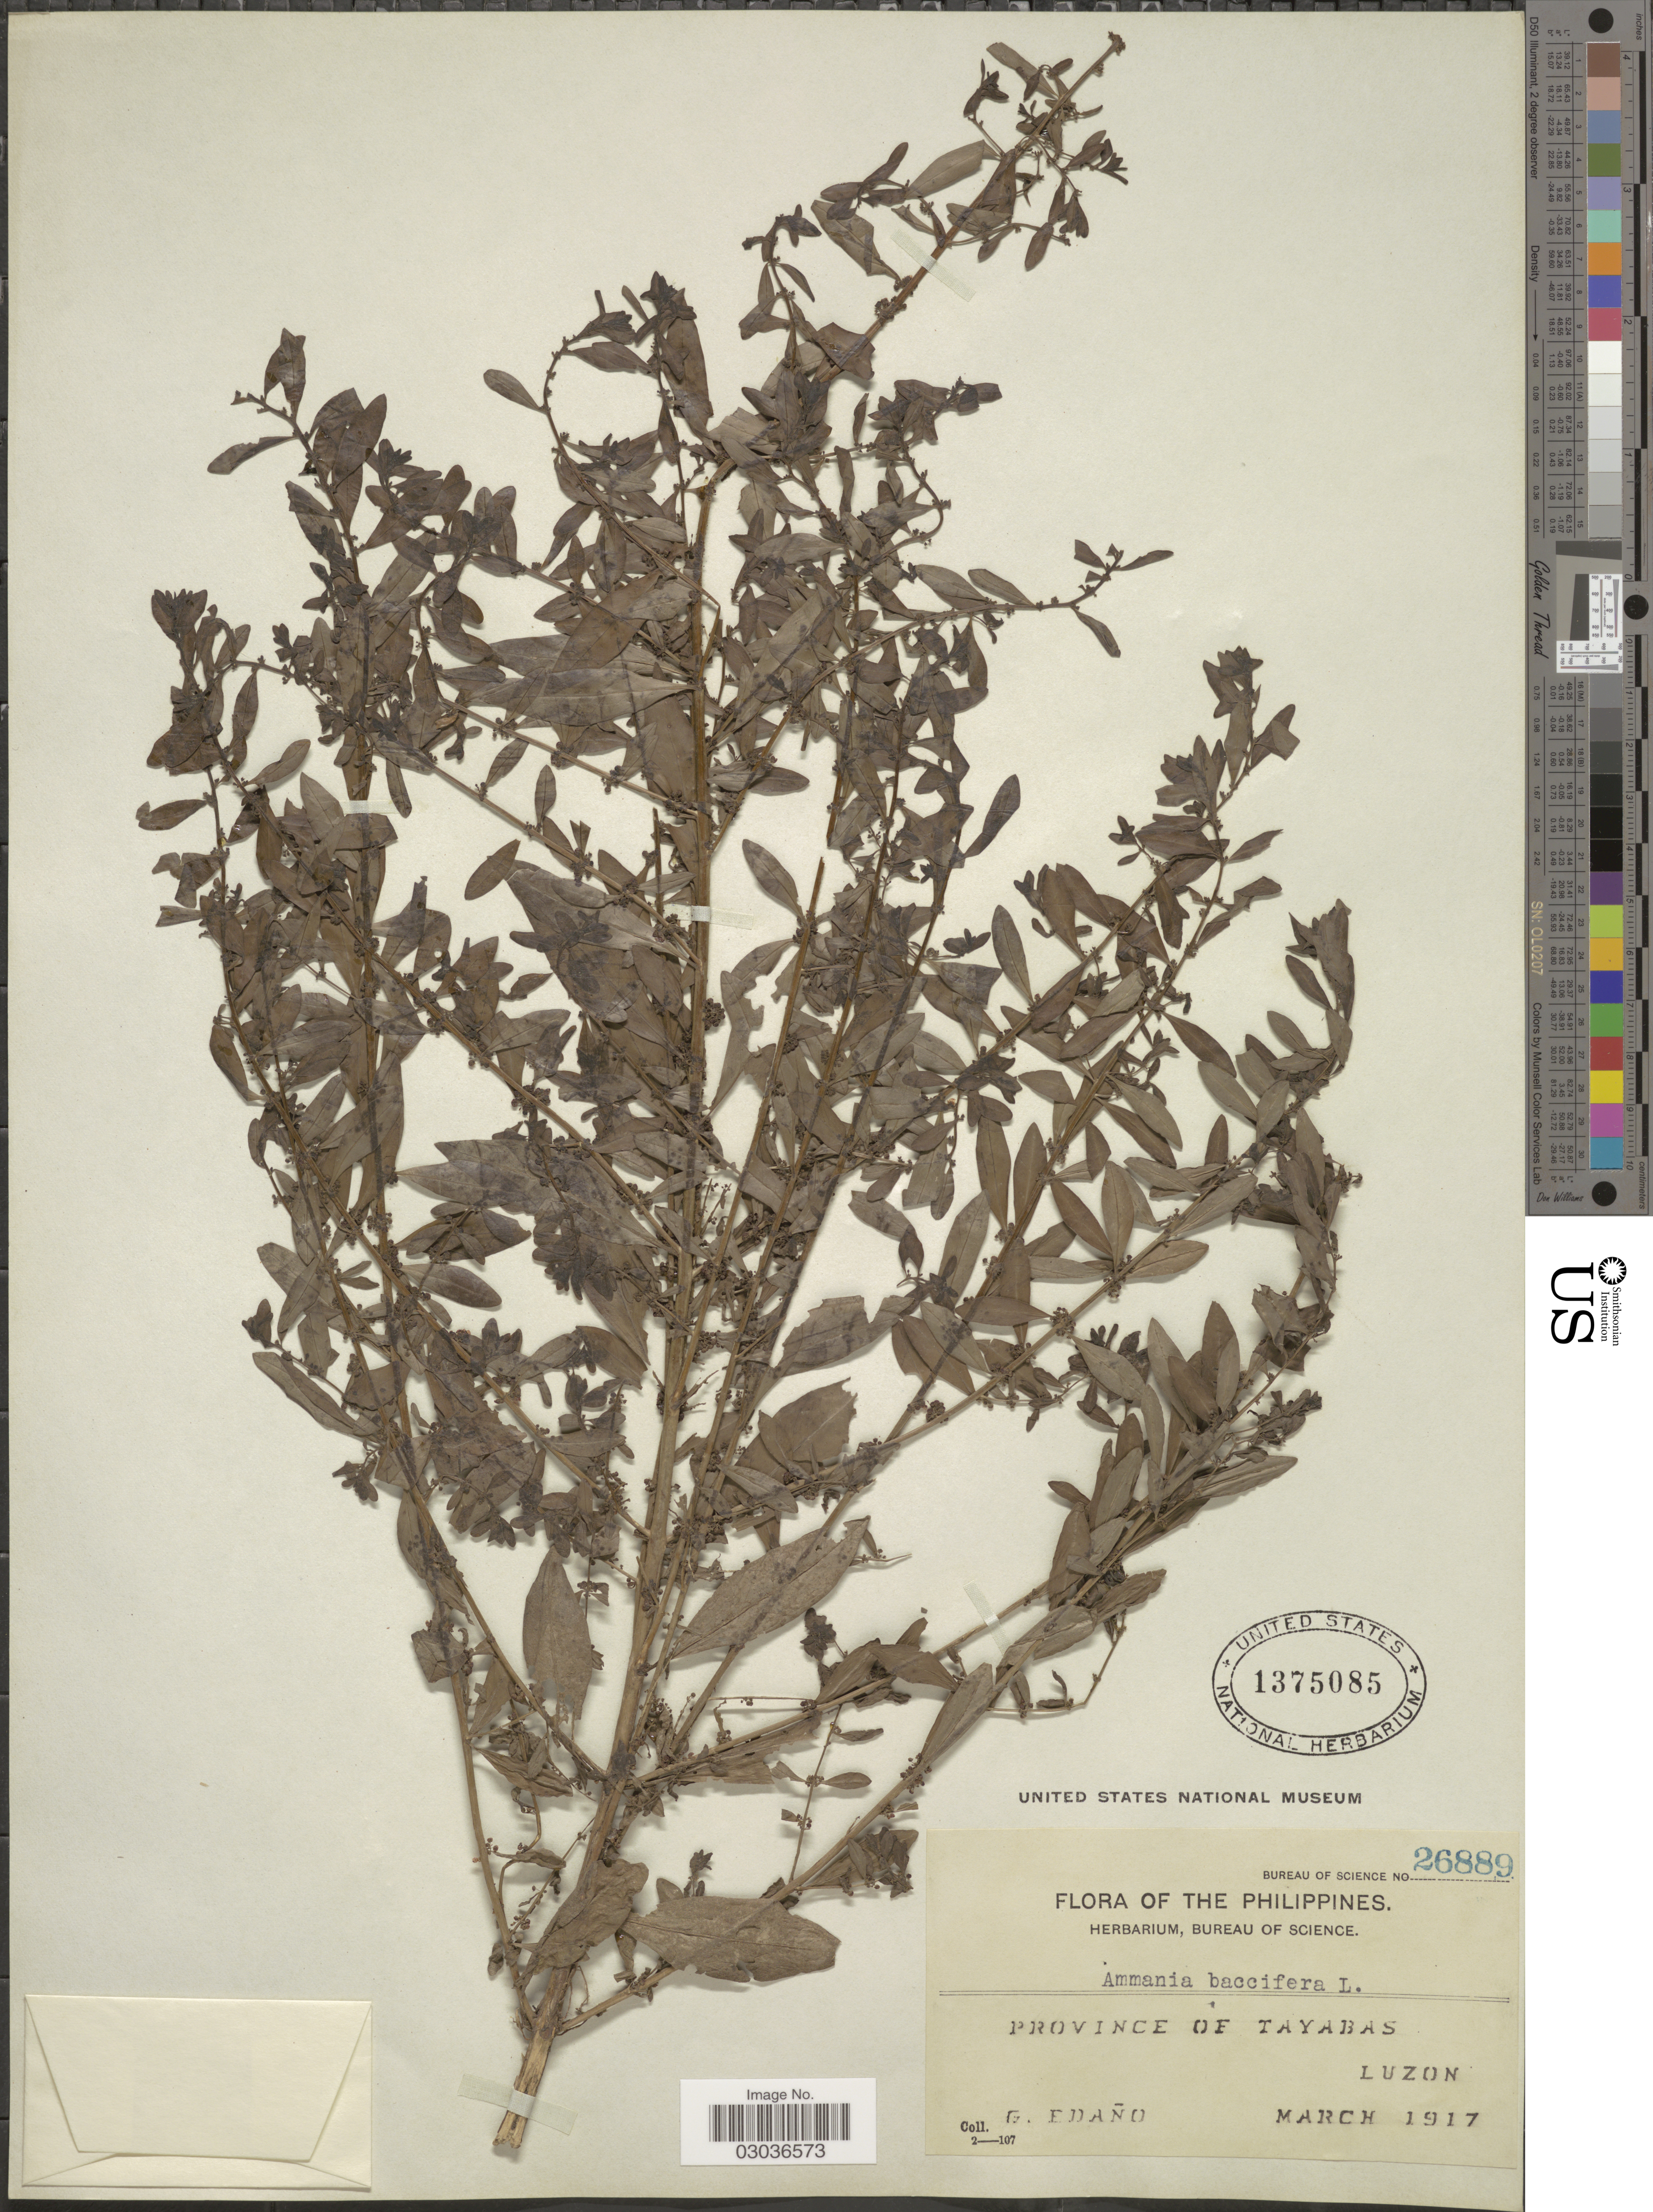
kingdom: Plantae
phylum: Tracheophyta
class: Magnoliopsida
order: Myrtales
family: Lythraceae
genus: Ammannia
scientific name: Ammannia baccifera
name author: L.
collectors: G. Edaño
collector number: Bureau of Science 26889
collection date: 1917-03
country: Philippines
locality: Province of Tayabas. Luzon.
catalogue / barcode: US 1375085